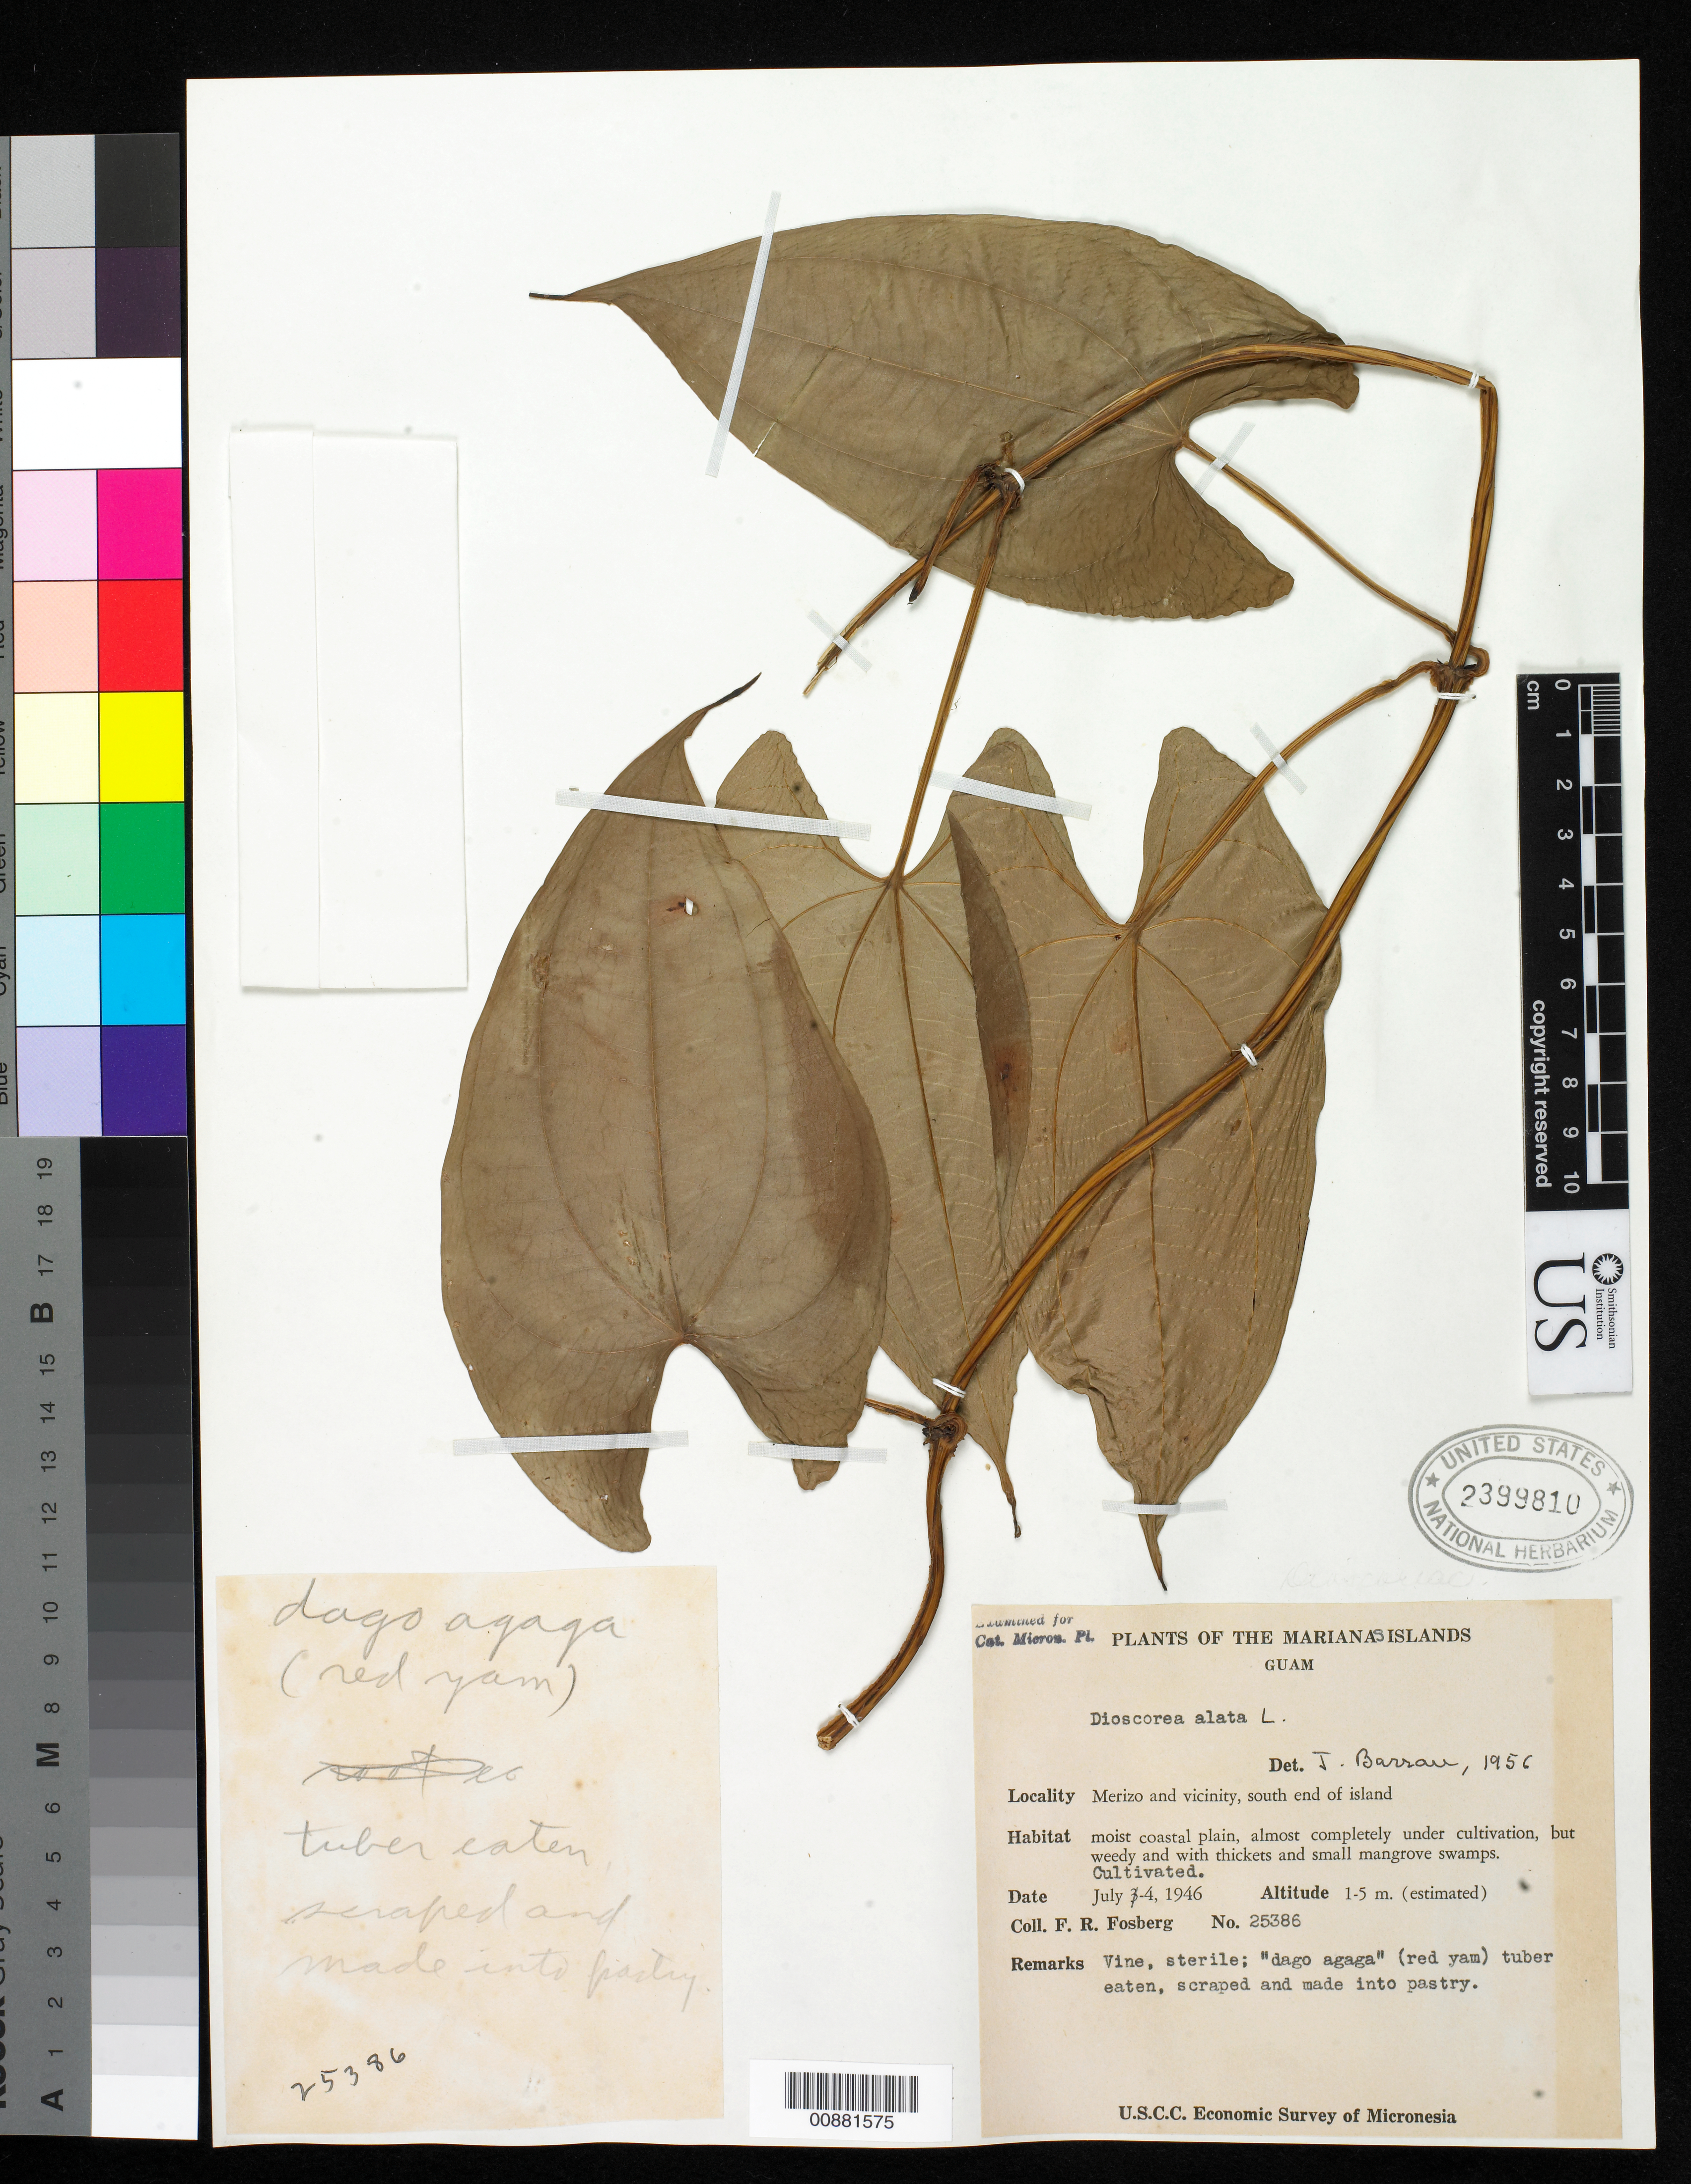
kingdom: Plantae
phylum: Tracheophyta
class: Liliopsida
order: Dioscoreales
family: Dioscoreaceae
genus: Dioscorea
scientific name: Dioscorea alata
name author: L.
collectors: F. R. Fosberg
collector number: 25386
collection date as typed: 04 Jul 1946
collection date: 1946-07-04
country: Guam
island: Guam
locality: Merizo and vicinity, S end of island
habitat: moist coastal plain, almost completely under cultivation, but weedy and with thickets and small mangrove swamps.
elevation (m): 1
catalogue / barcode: US 2399810